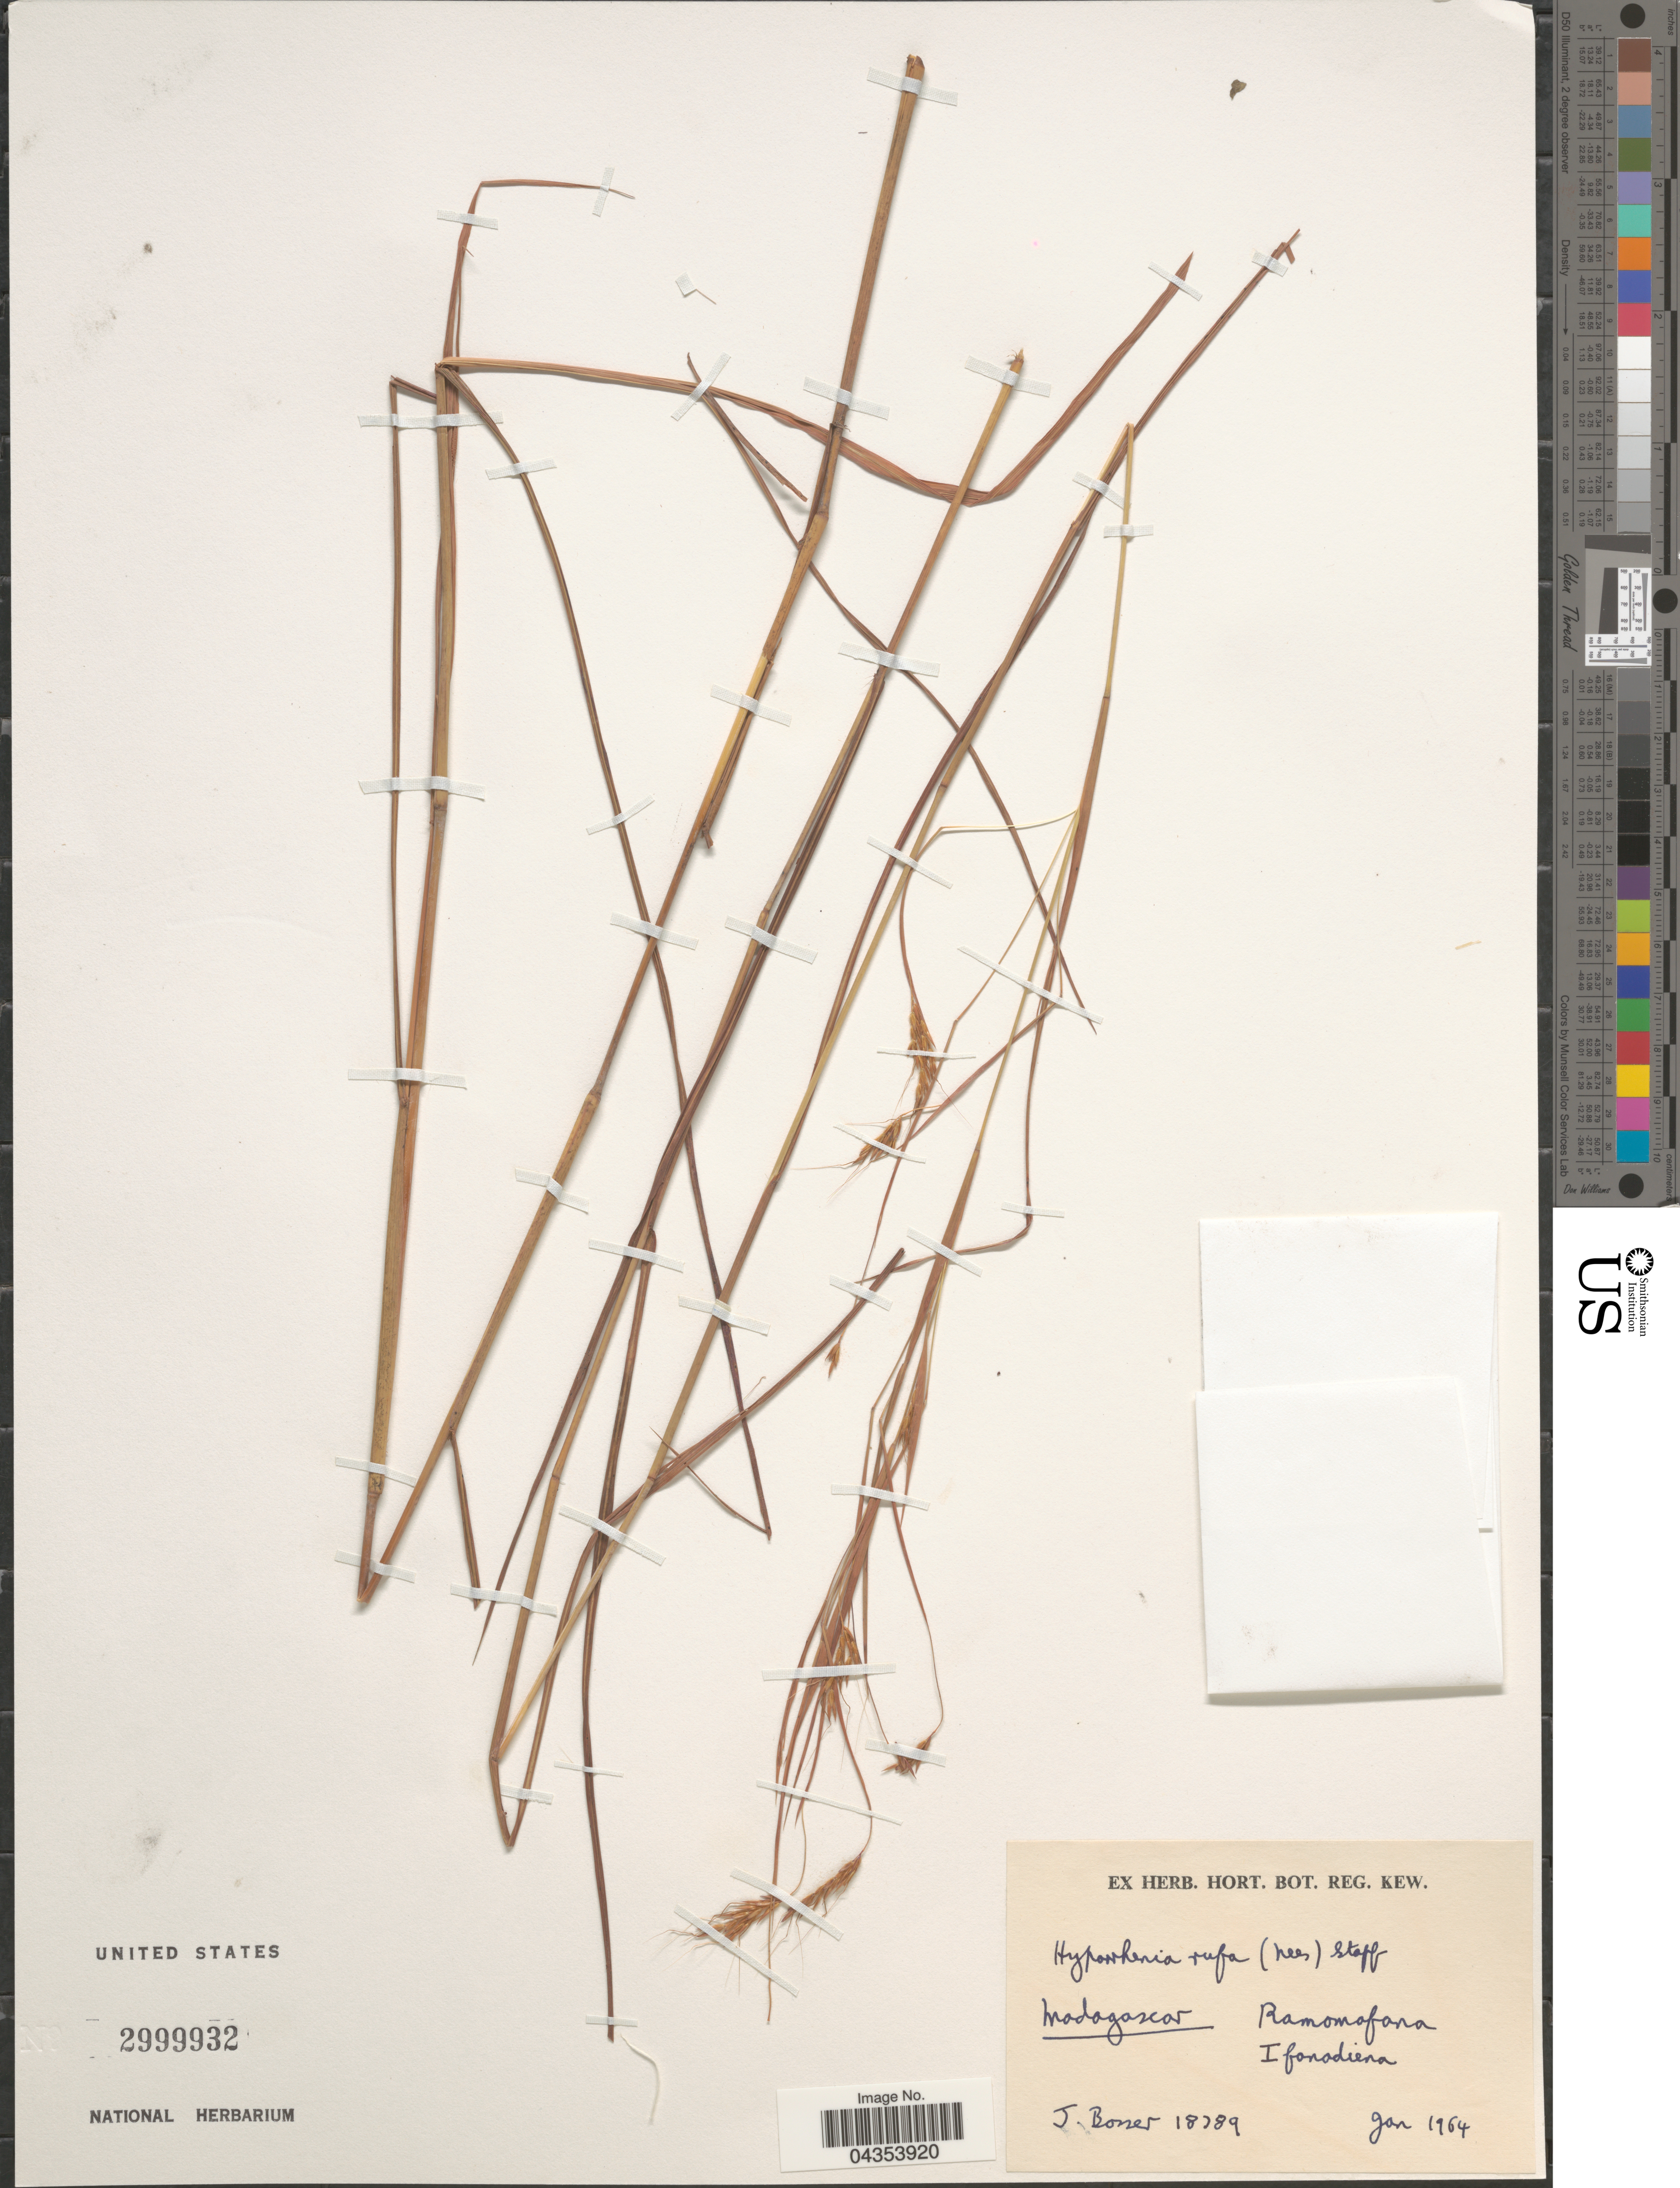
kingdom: Plantae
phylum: Tracheophyta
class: Liliopsida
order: Poales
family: Poaceae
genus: Hyparrhenia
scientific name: Hyparrhenia rufa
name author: (Nees) Stapf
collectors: J. M. Bosser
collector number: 18289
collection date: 1964-01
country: Madagascar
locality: Ramomafana. Ifonadiena.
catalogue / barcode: US 2999932